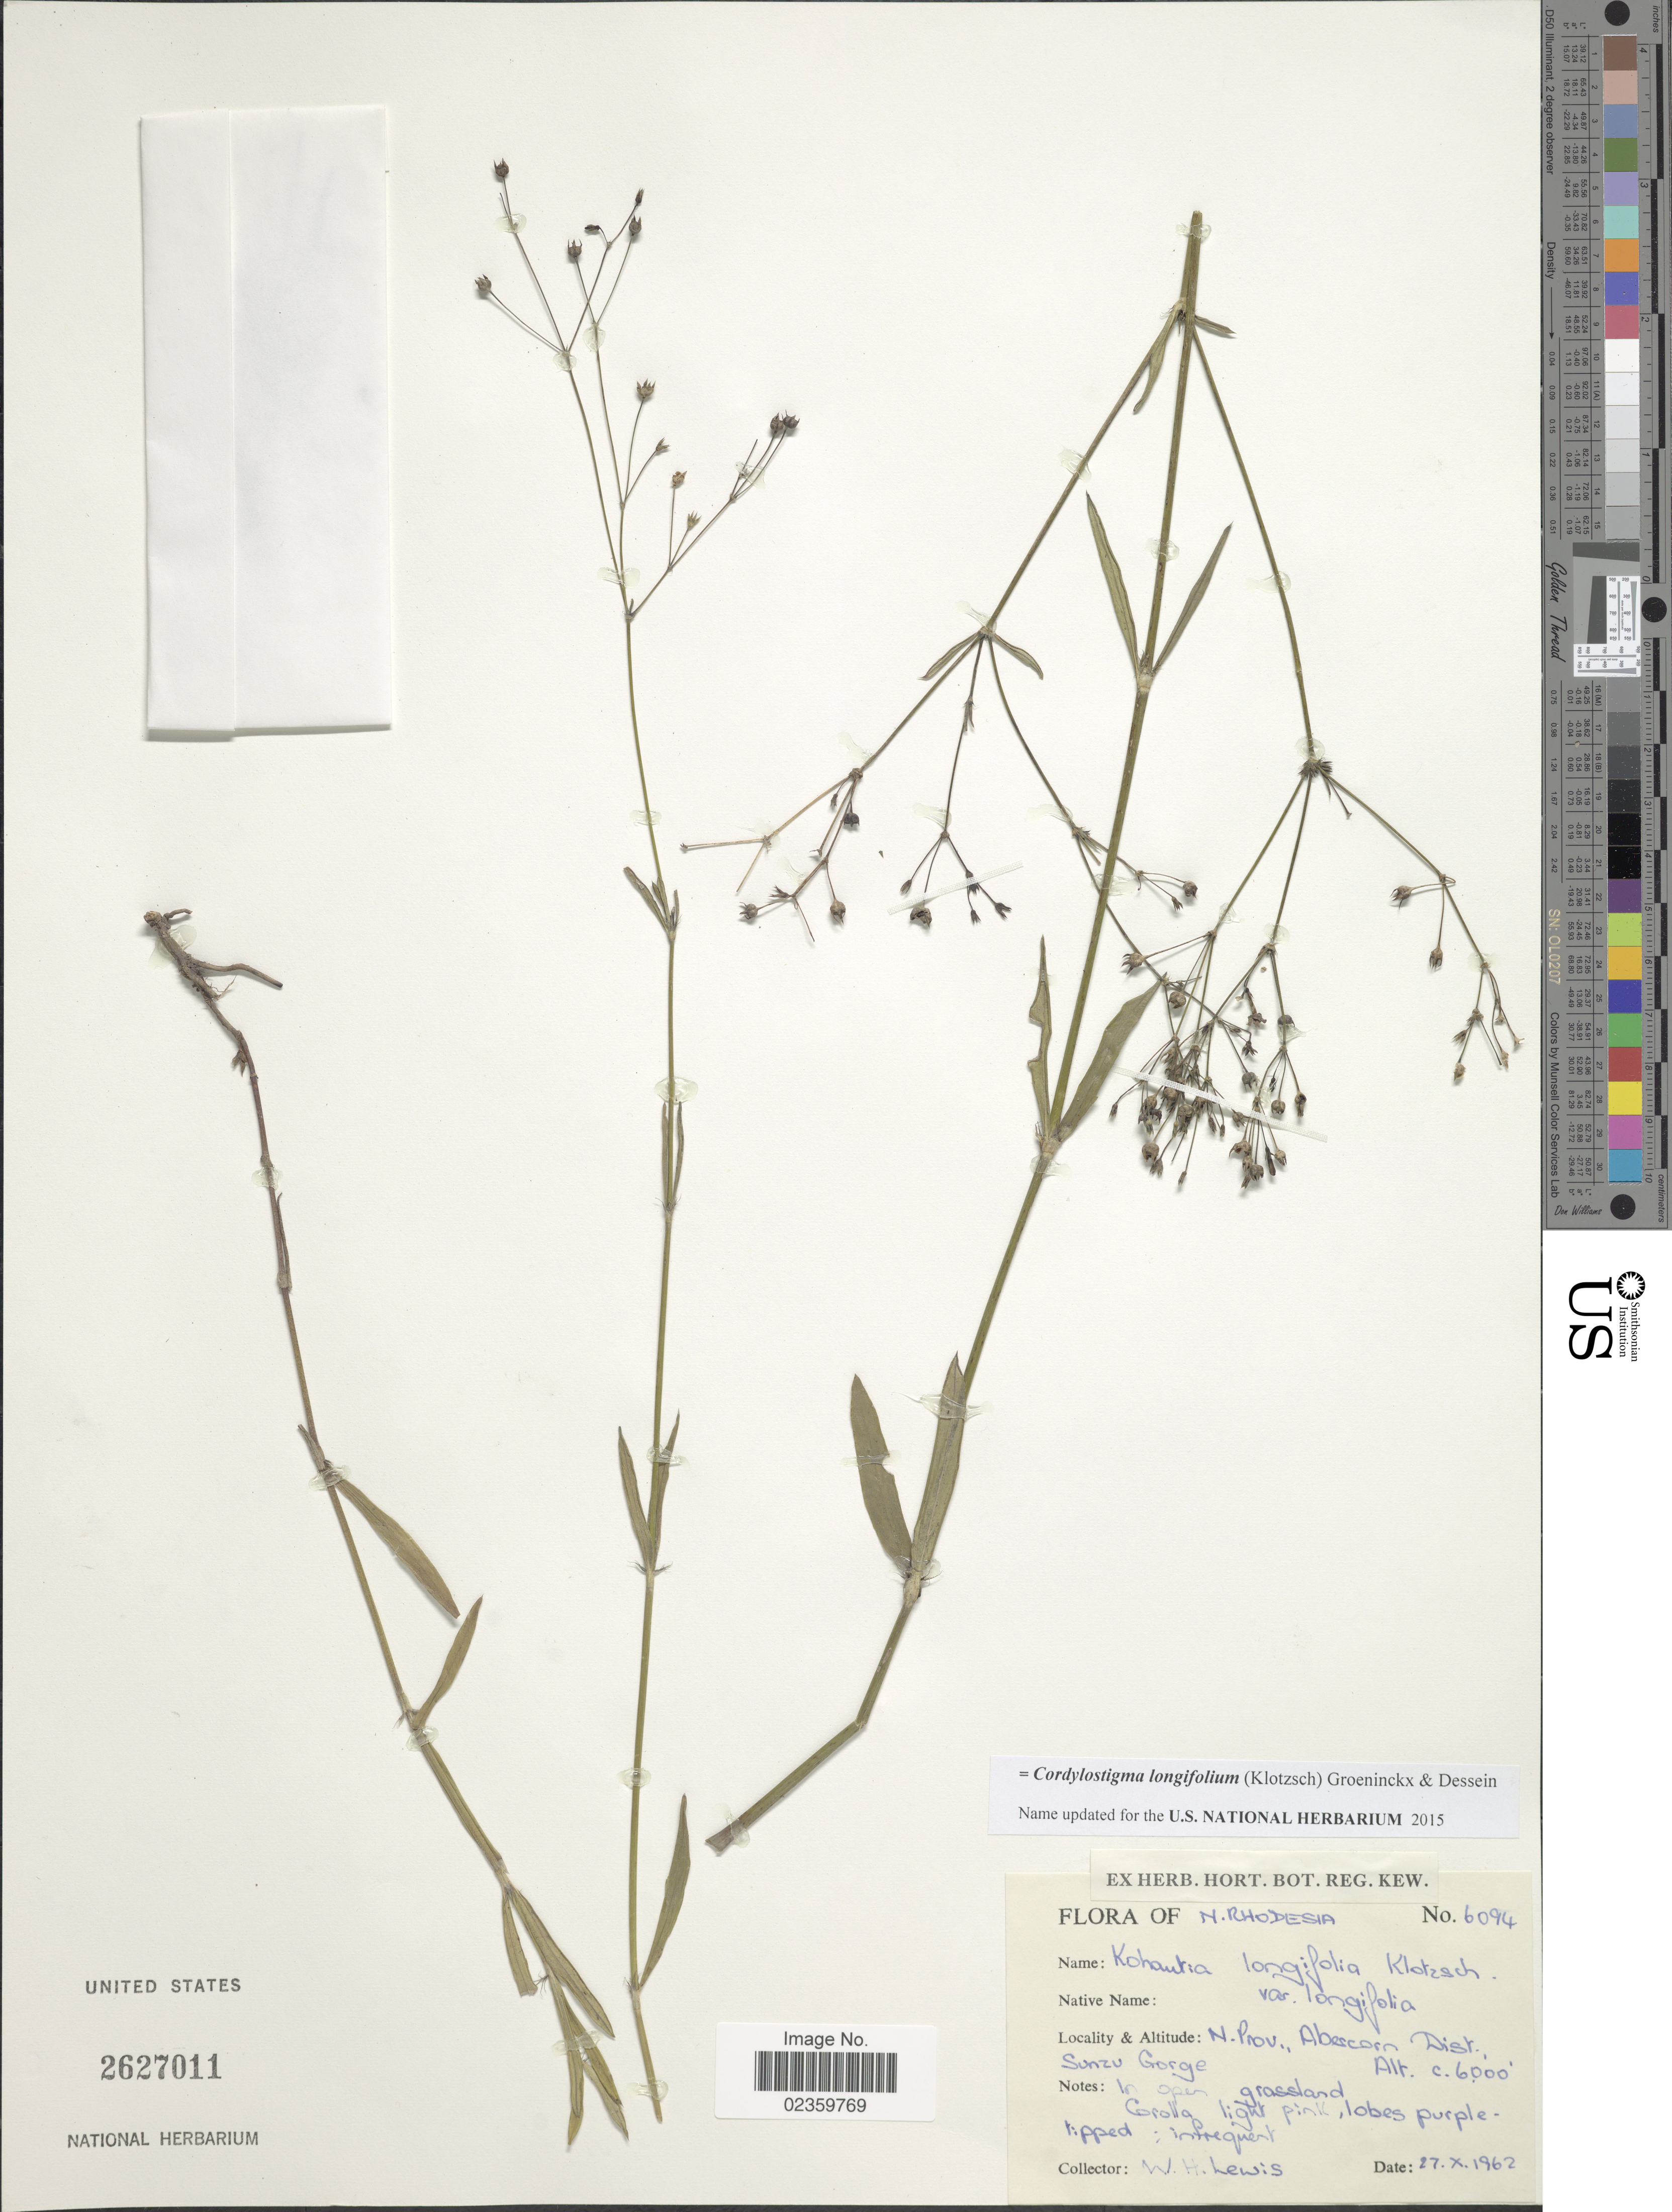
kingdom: Plantae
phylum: Tracheophyta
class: Magnoliopsida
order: Gentianales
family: Rubiaceae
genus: Cordylostigma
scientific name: Cordylostigma longifolium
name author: (Klotzsch) Groeninckx & Dessein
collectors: W. H. Lewis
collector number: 6094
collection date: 1962-10-27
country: Zambia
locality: N. Rhodesia, N. Prov., Abercorn Dist. Sunzu Gorge.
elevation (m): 1829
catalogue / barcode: US 2627011